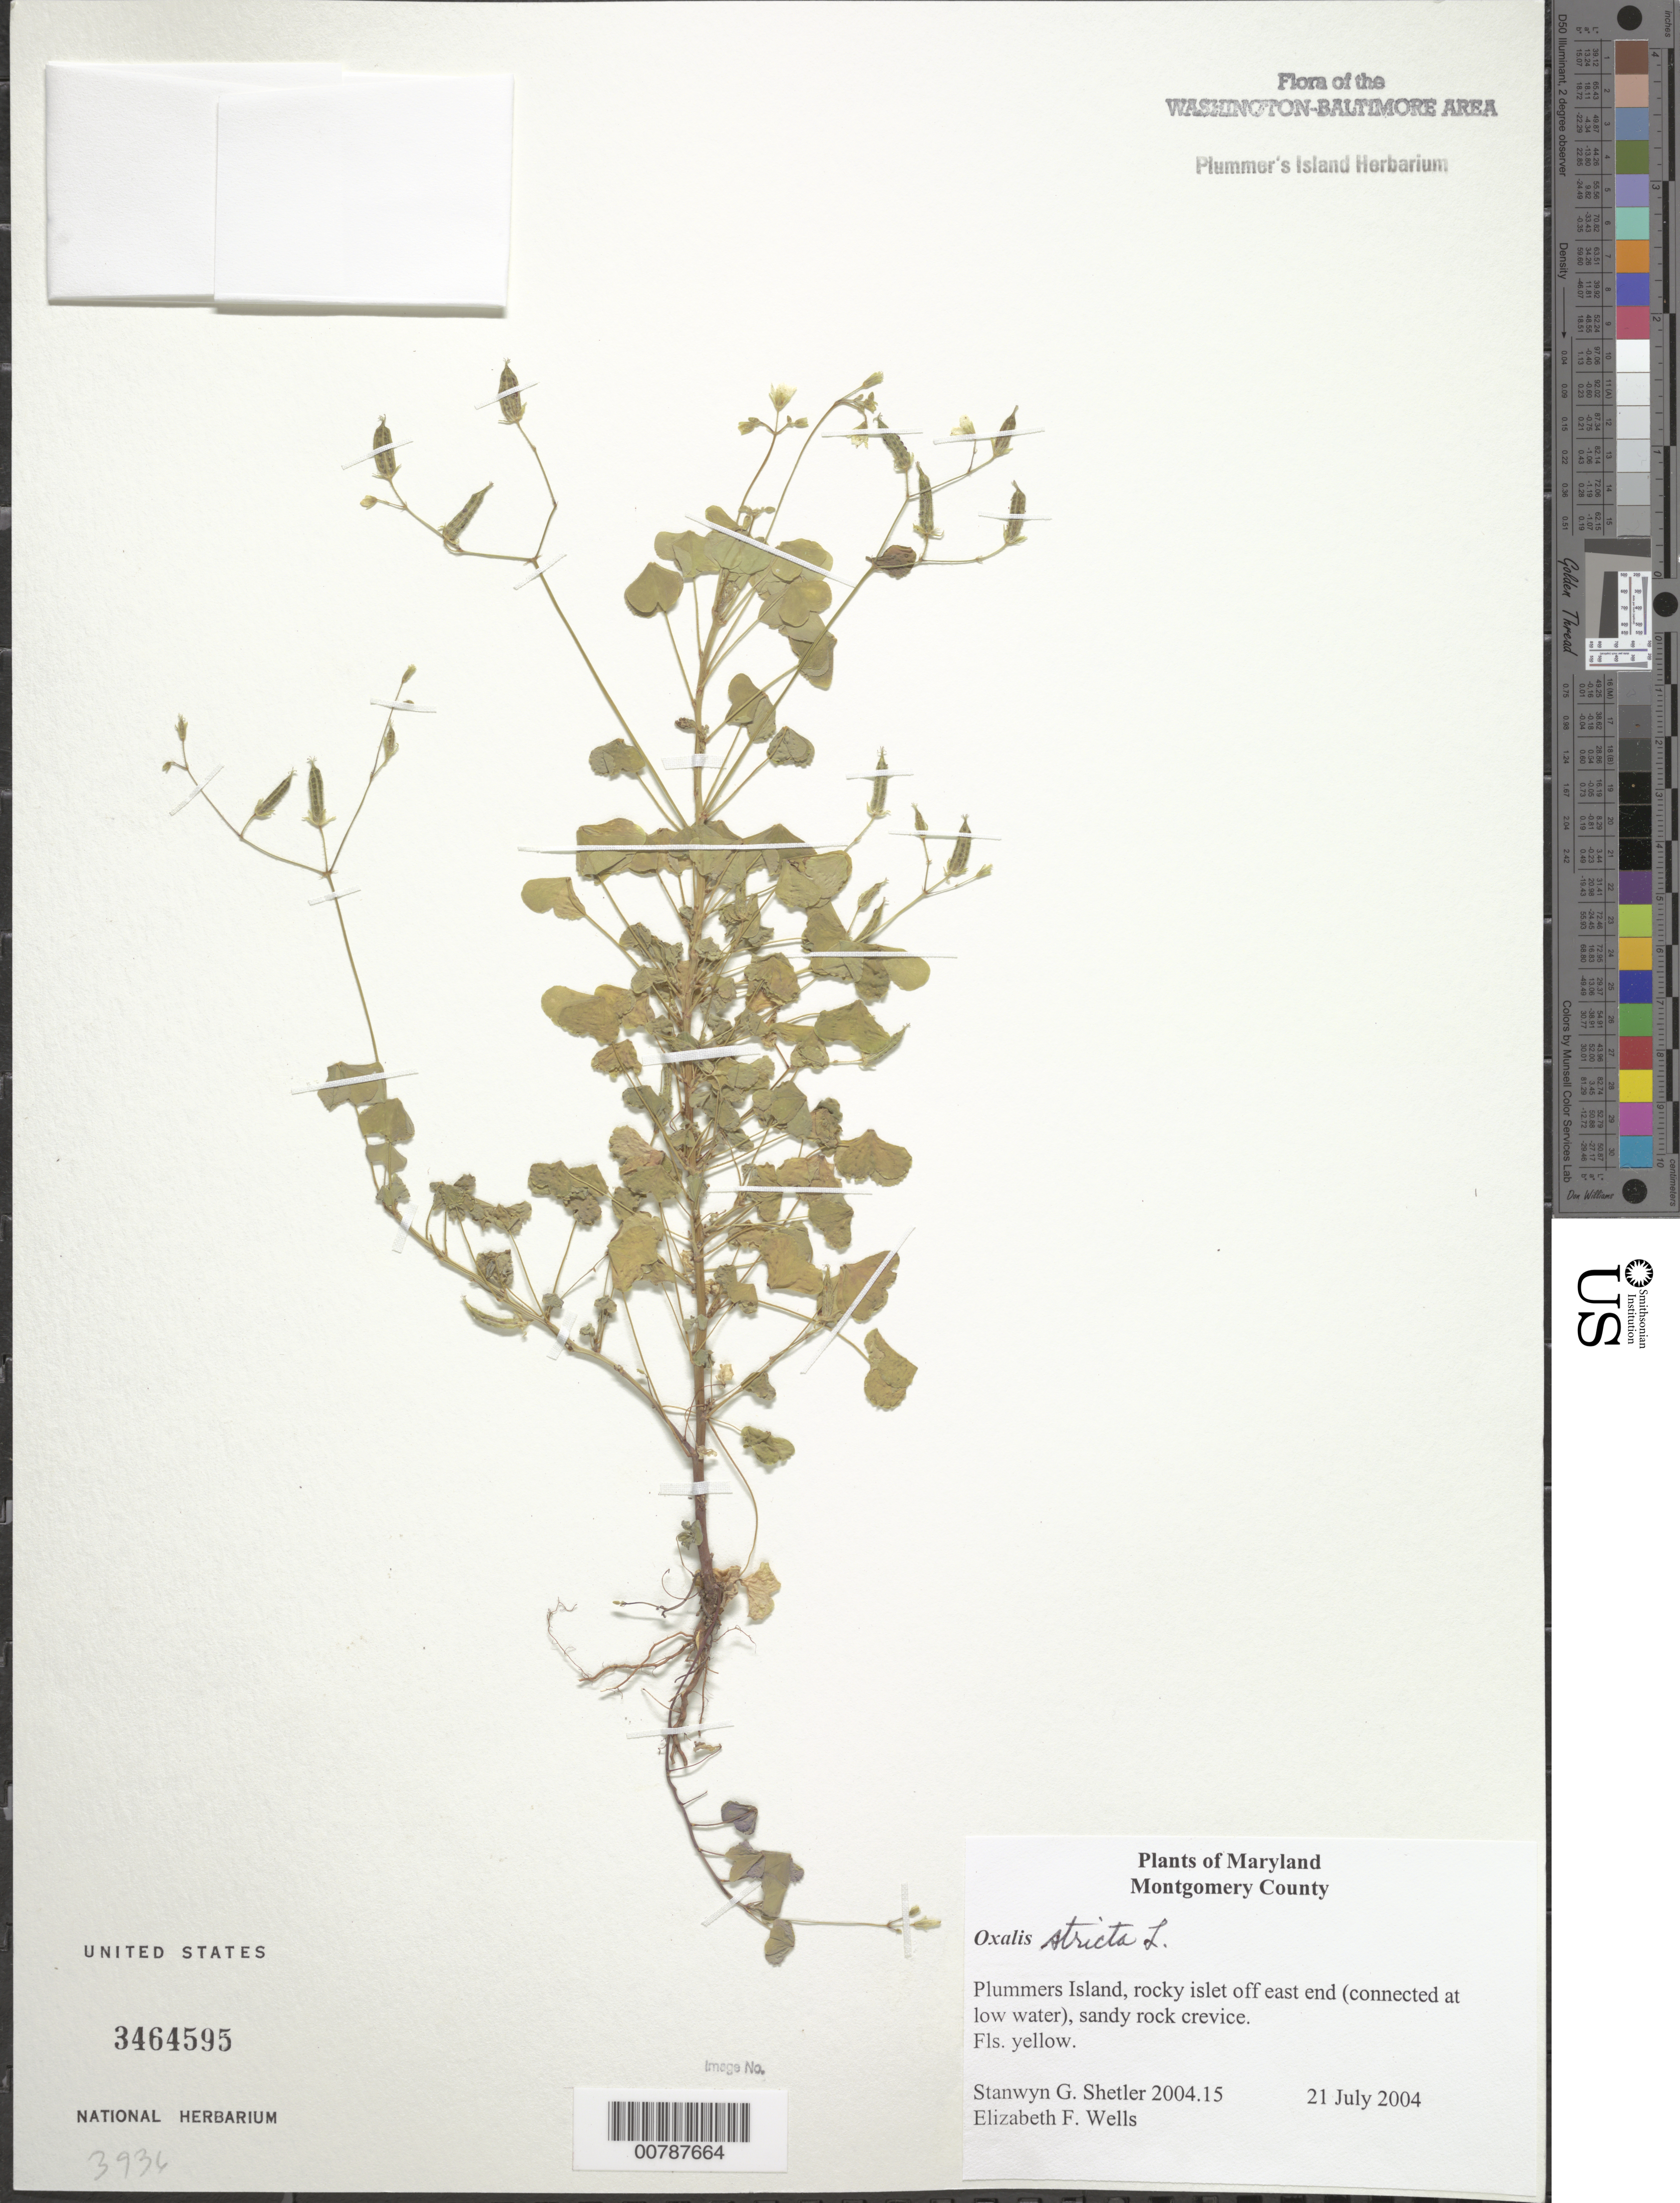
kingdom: Plantae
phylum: Tracheophyta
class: Magnoliopsida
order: Oxalidales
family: Oxalidaceae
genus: Oxalis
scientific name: Oxalis stricta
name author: L.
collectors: S. Shetler & E. F. Wells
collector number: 2004.15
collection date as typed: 21 July 2004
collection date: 2004-07-21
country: United States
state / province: Maryland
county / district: Montgomery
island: Plummers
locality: Plummers Island, rocky islet off east end (connected at low water).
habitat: Rocky islet (connected at low water), sandy rock crevice.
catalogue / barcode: US 3464595